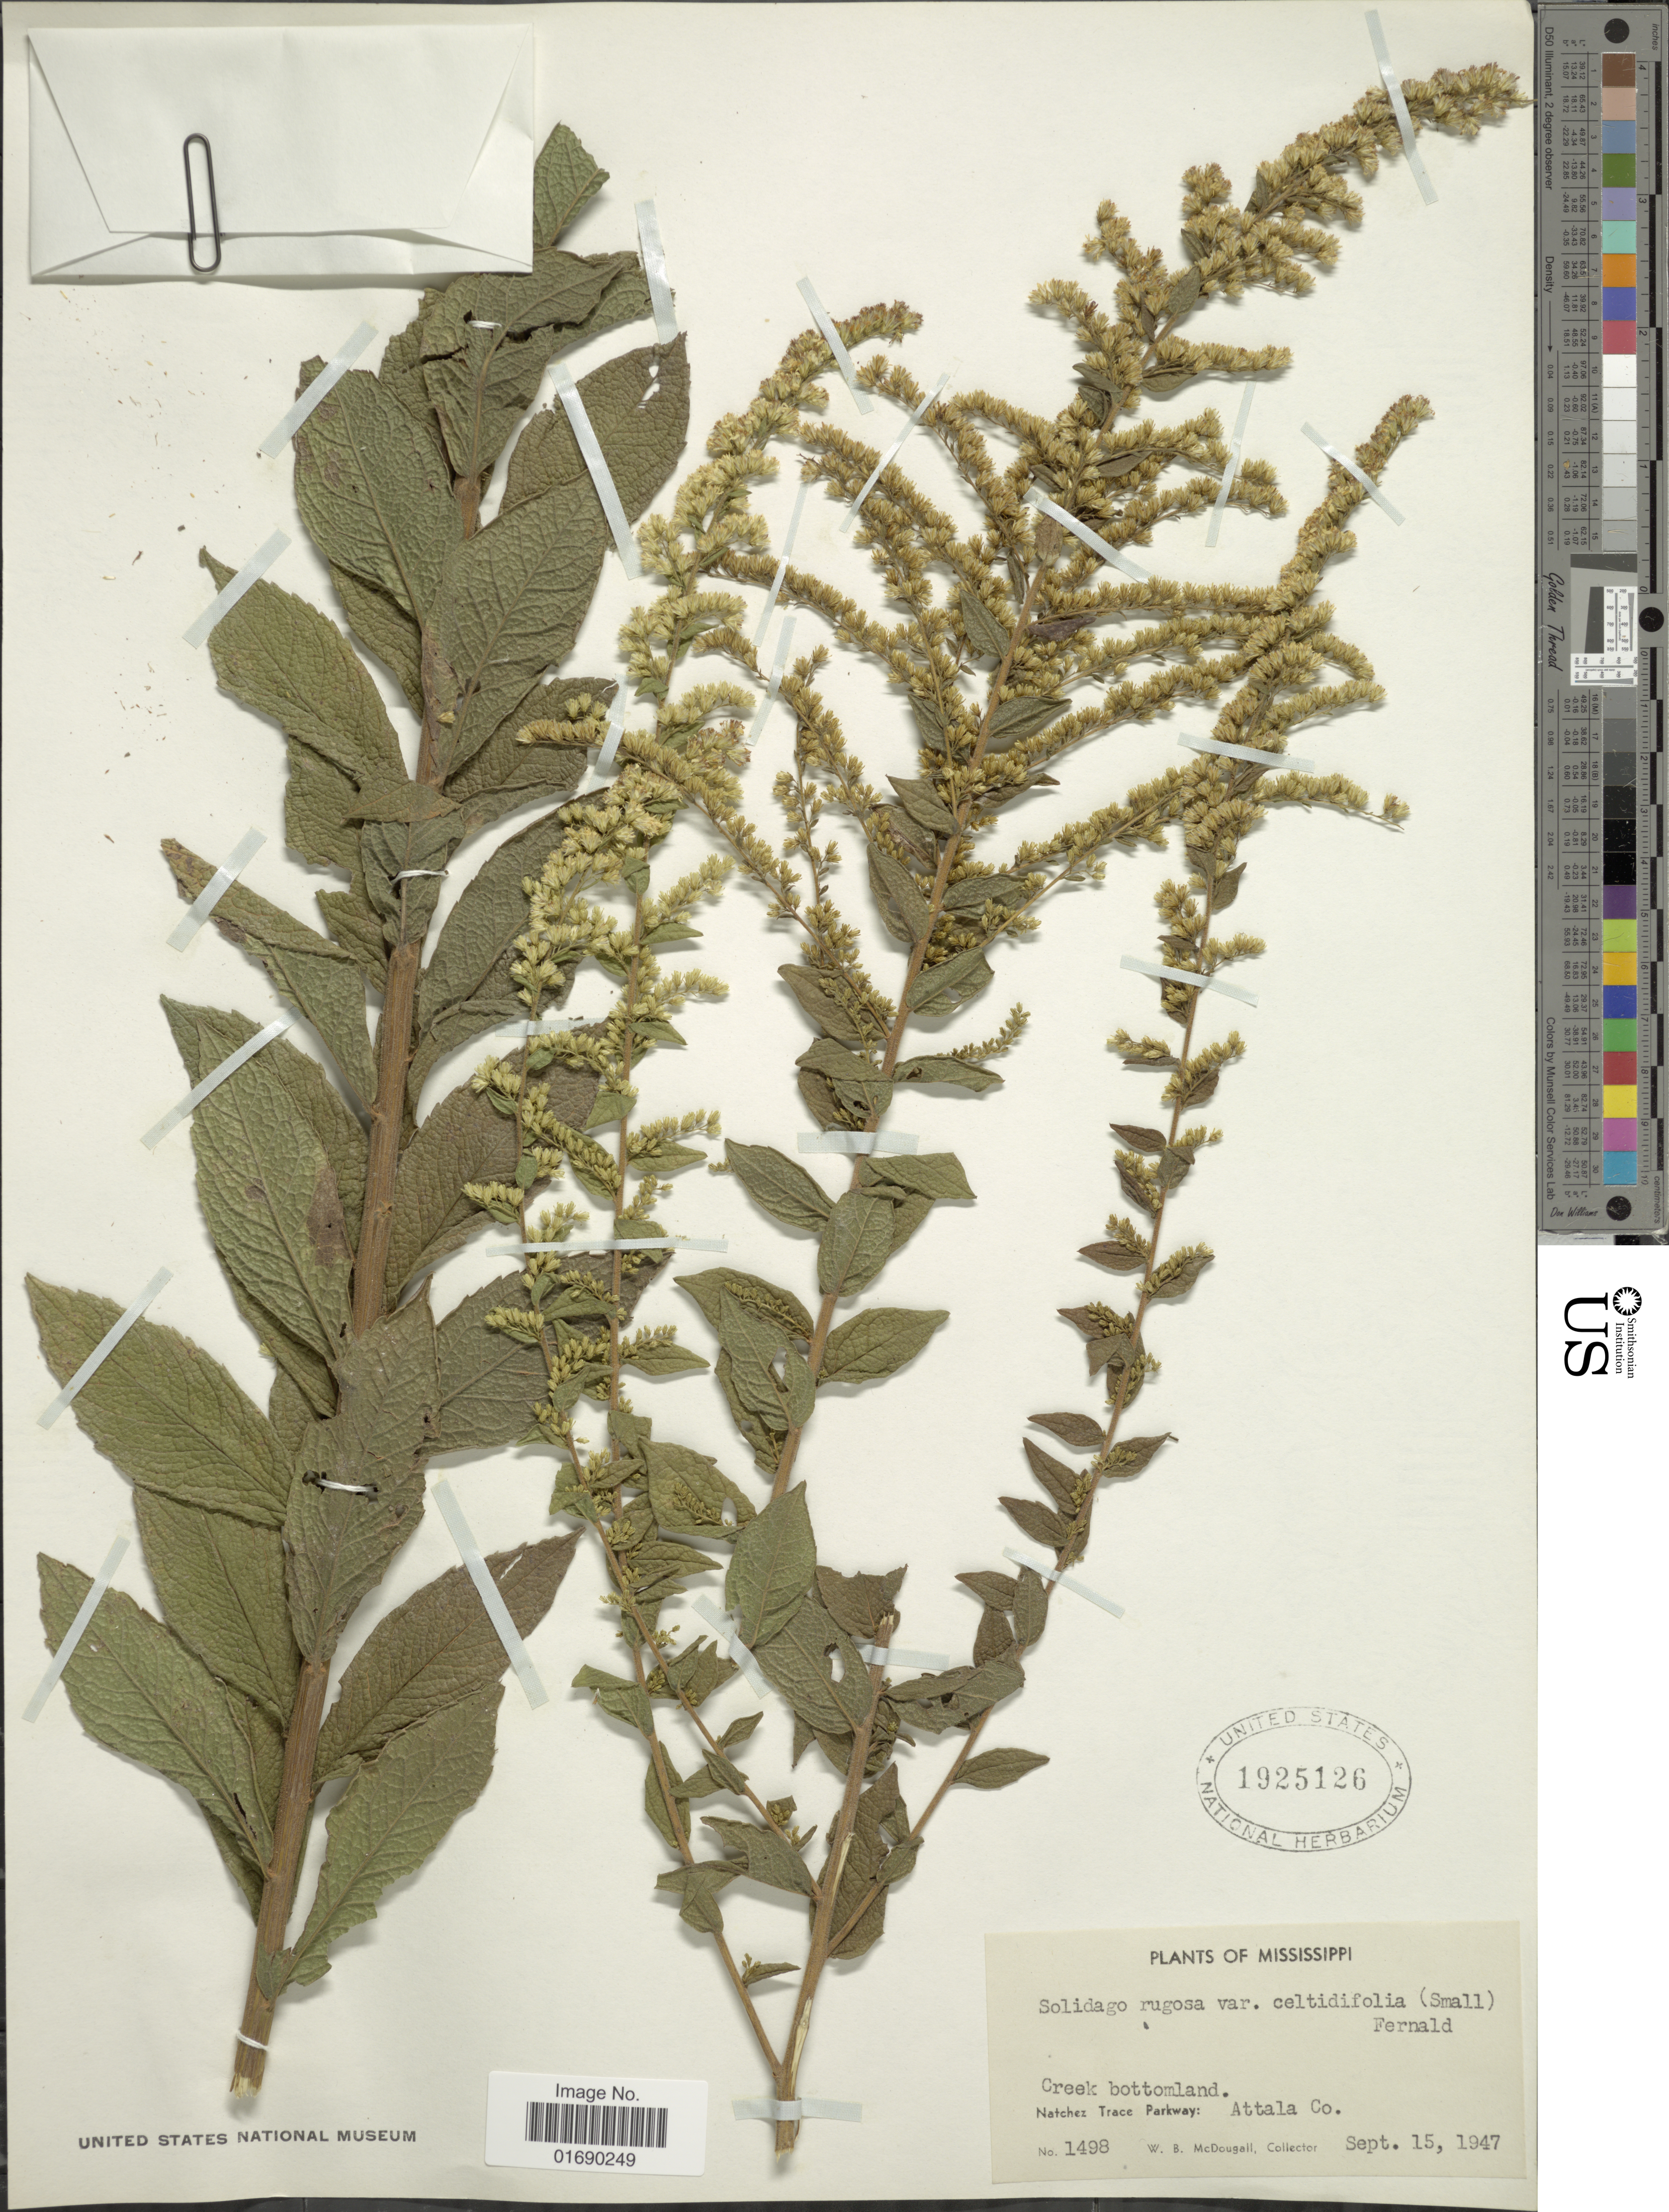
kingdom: Plantae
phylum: Tracheophyta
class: Magnoliopsida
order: Asterales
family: Asteraceae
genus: Solidago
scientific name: Solidago rugosa var. celtidifolia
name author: (Small) Fernald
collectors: W. B. McDougal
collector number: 1498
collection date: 1947-09-15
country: United States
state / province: Mississippi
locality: Creek bottomland. Natchez Trace Parkway: Attala Co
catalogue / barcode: US 1925126